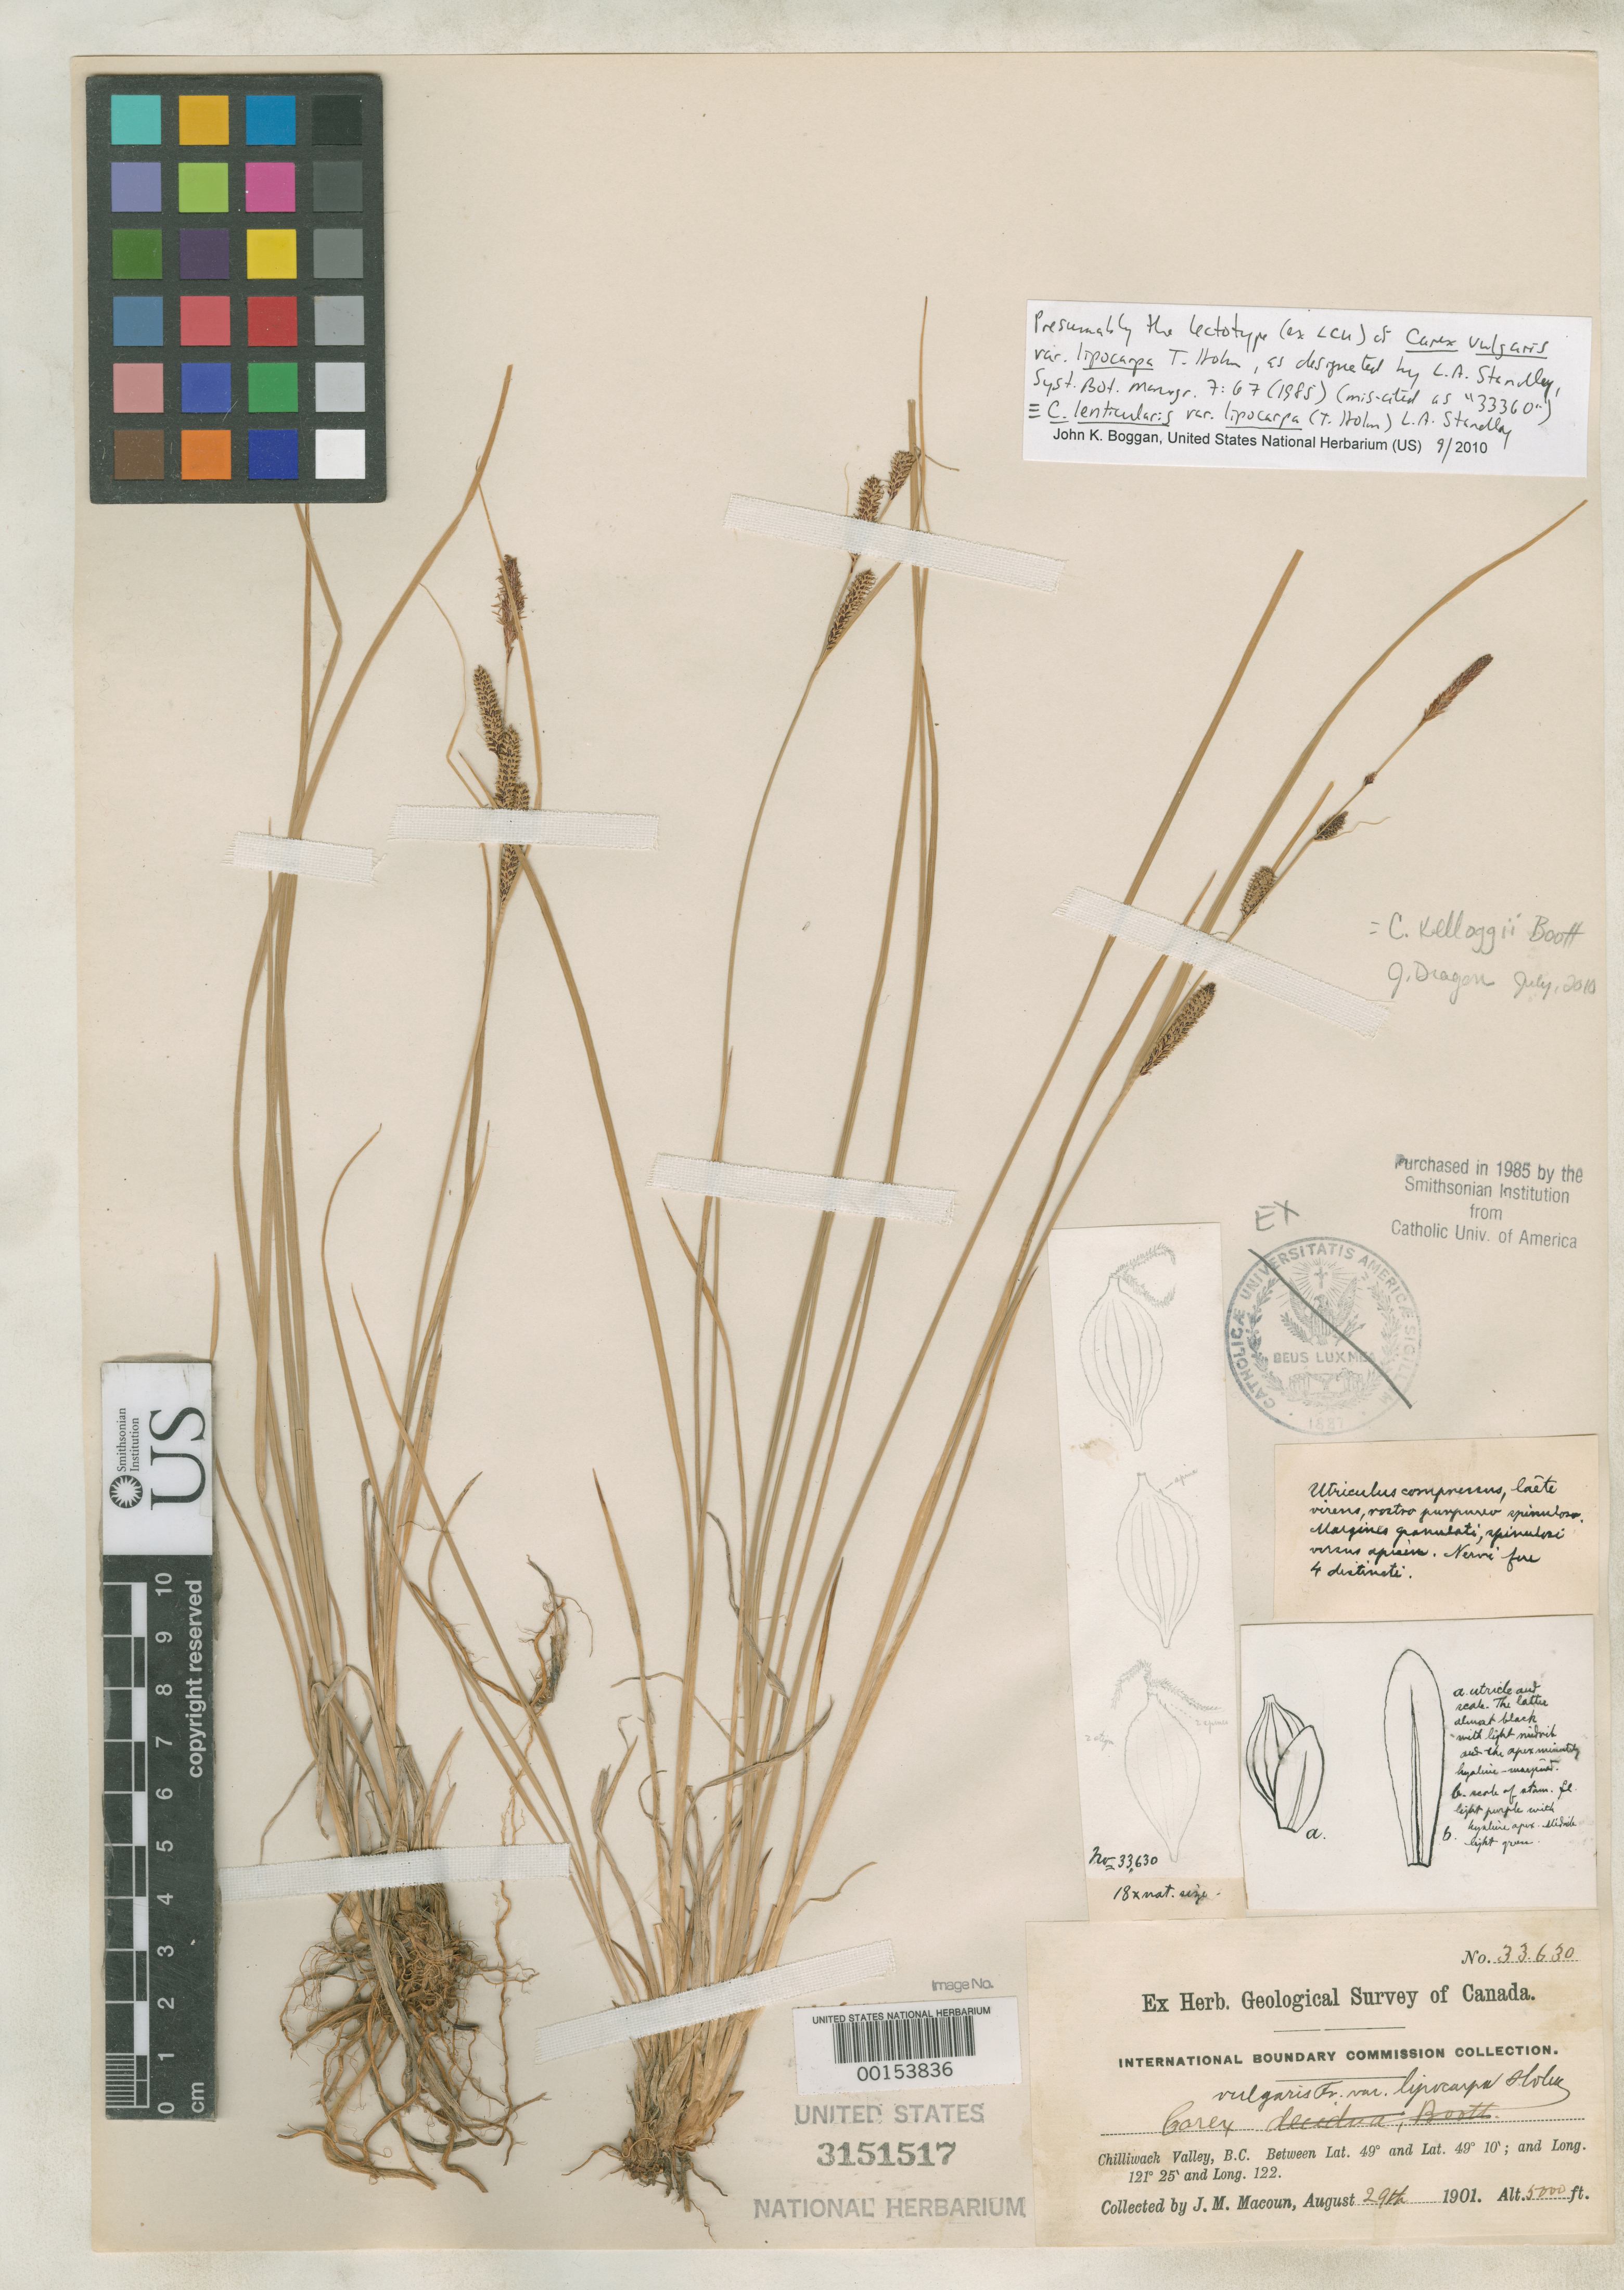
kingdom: Plantae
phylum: Tracheophyta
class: Liliopsida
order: Poales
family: Cyperaceae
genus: Carex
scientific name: Carex vulgaris var. lipocarpa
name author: Holm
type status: Lectotype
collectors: H. T. Holm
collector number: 33630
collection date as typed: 29 Aug 1901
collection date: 1901-08-29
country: Canada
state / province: British Columbia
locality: Chilliwack Valley, B.C.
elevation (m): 1524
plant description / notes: Currently accepted name as cited by L.A. Standley (1985).; Specimen ex Catholic University (LCU), apparently the lectotype as designated by L.A. Standley (but mis-cited as "33360").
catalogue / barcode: US 3151517